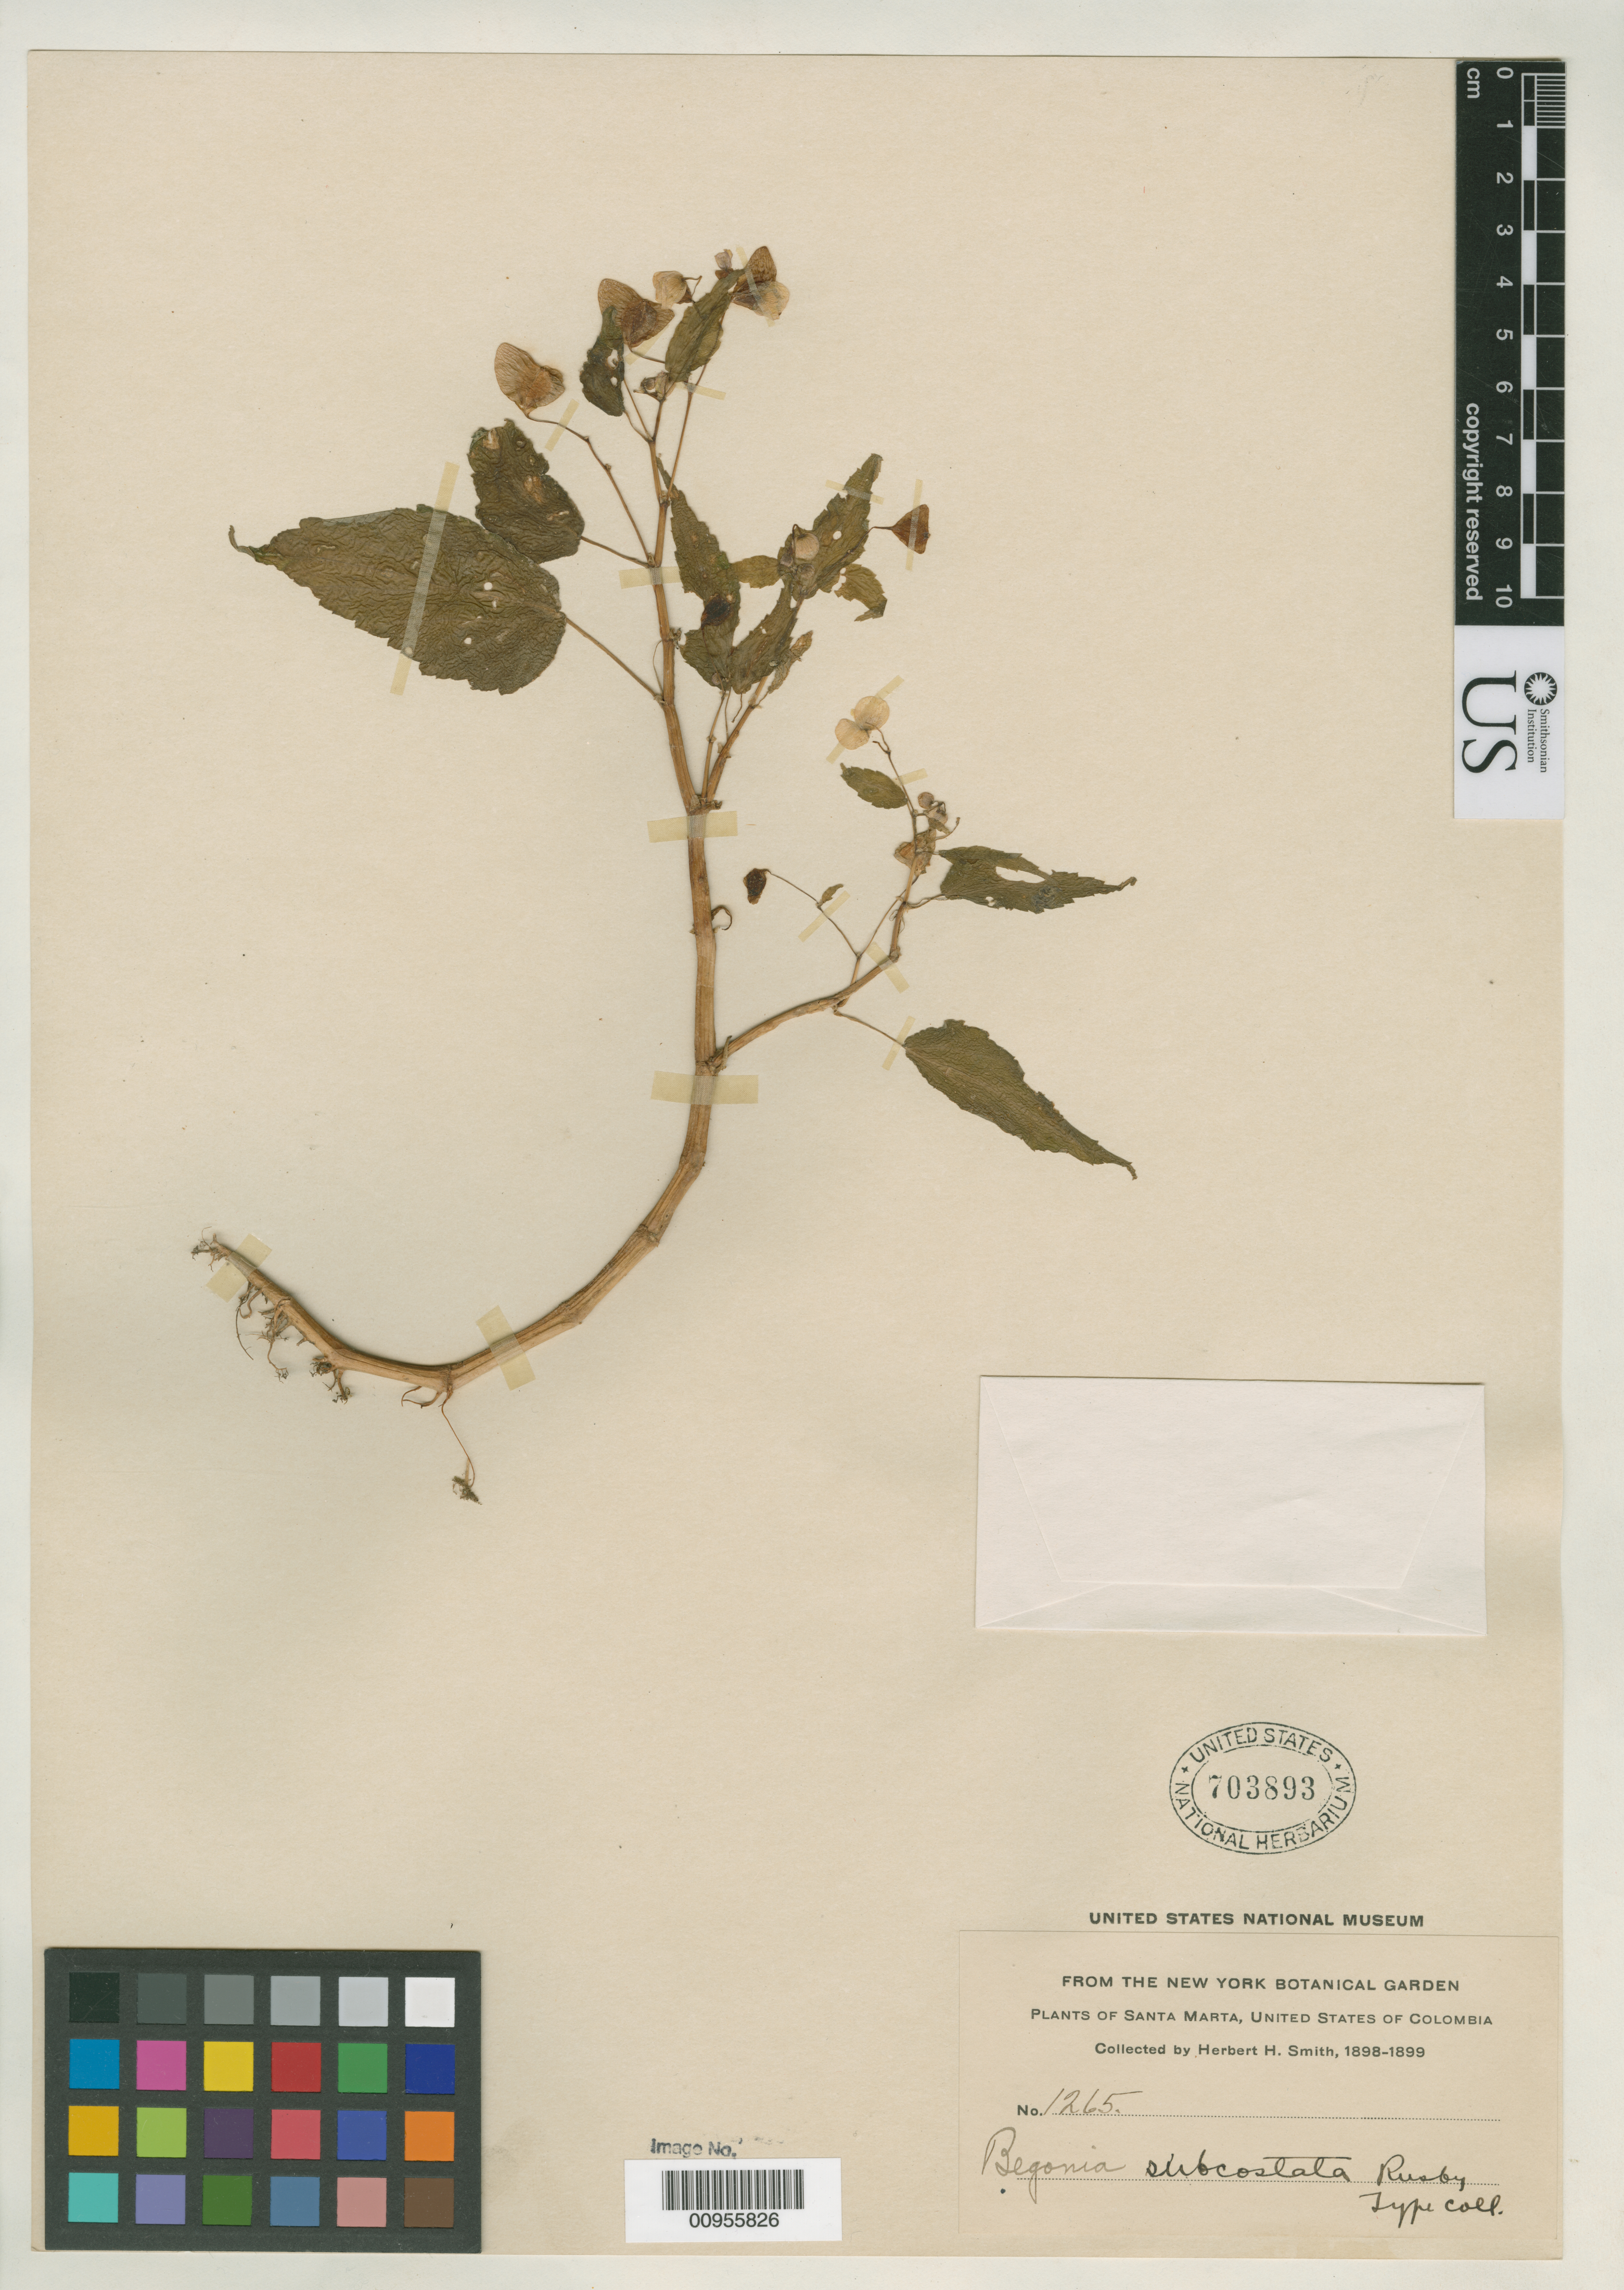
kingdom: Plantae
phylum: Tracheophyta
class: Magnoliopsida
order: Cucurbitales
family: Begoniaceae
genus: Begonia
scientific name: Begonia subcostata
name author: Rusby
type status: Isotype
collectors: Herbert H. Smith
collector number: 1265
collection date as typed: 15 Dec 1898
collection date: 1898-12-15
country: Colombia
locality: Las Nubes.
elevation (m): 152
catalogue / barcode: US 703893